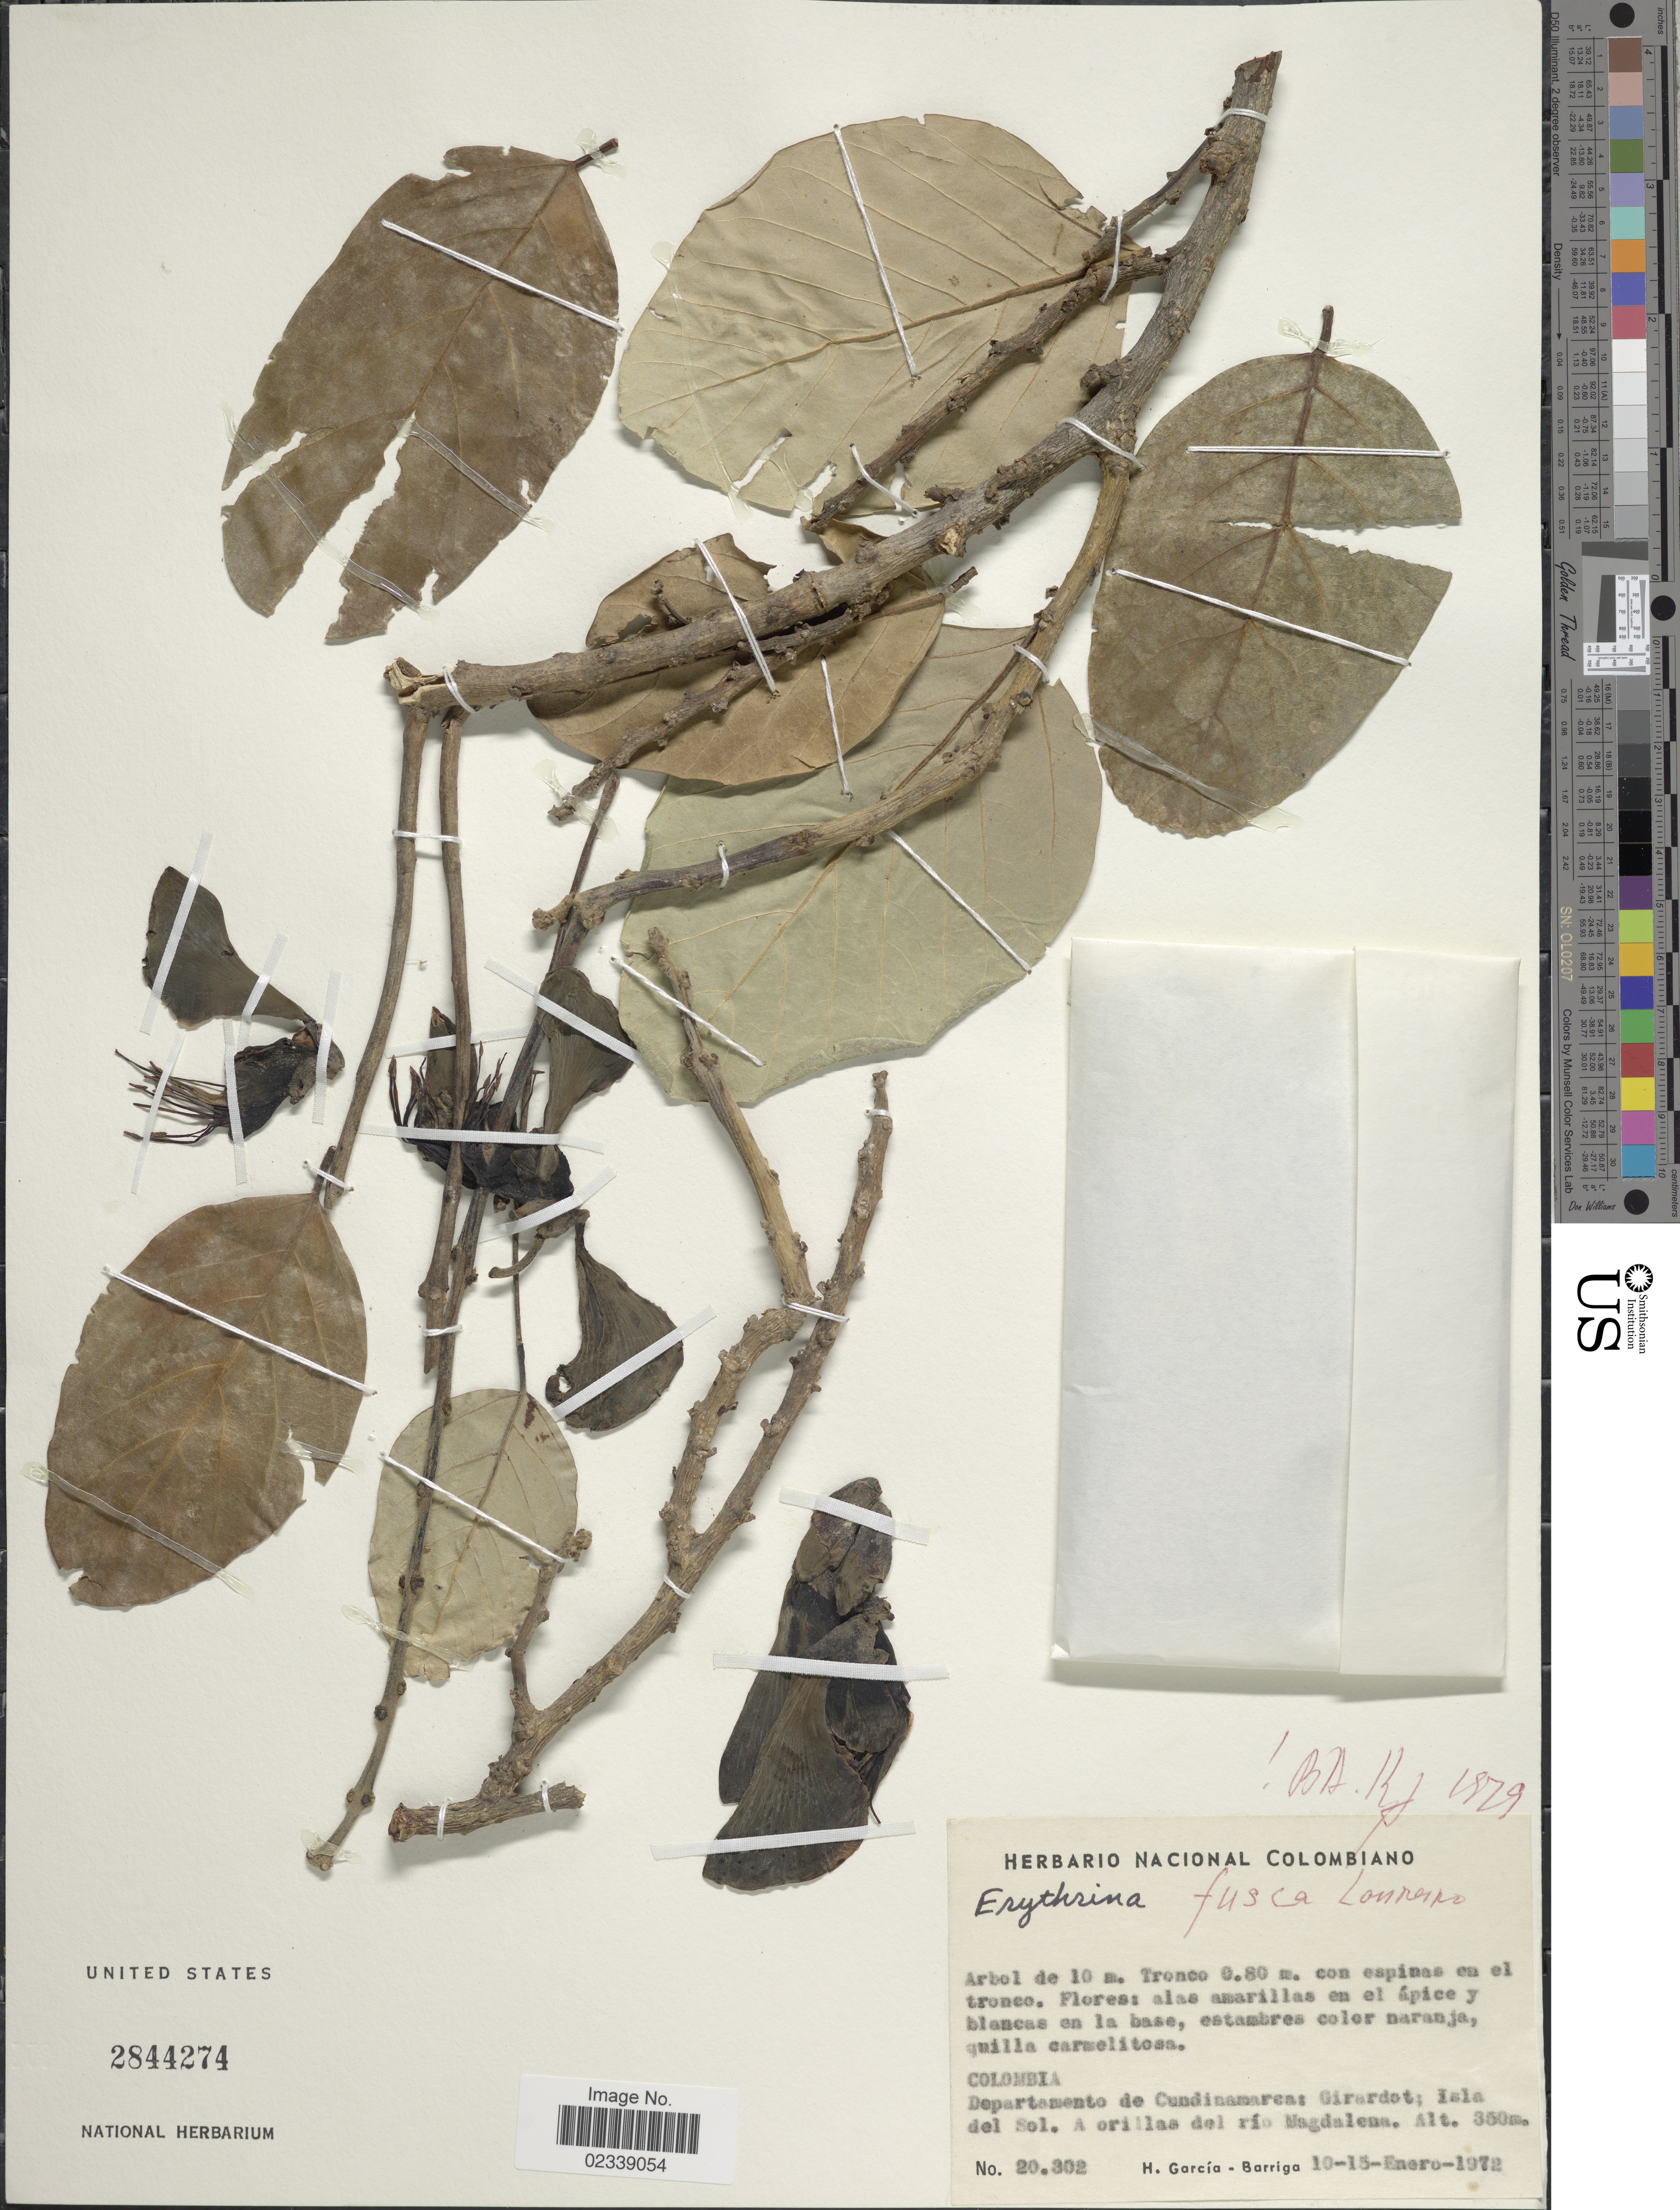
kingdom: Plantae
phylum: Tracheophyta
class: Magnoliopsida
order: Fabales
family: Fabaceae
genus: Erythrina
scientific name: Erythrina fusca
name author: Lour.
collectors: H. García Barriga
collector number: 20302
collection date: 1972-01-10/1972-01-15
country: Colombia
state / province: Cundinamarca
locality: Girardot: Isla del Sol, a orillas del rio Magdalena.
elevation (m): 350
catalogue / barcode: US 2844274